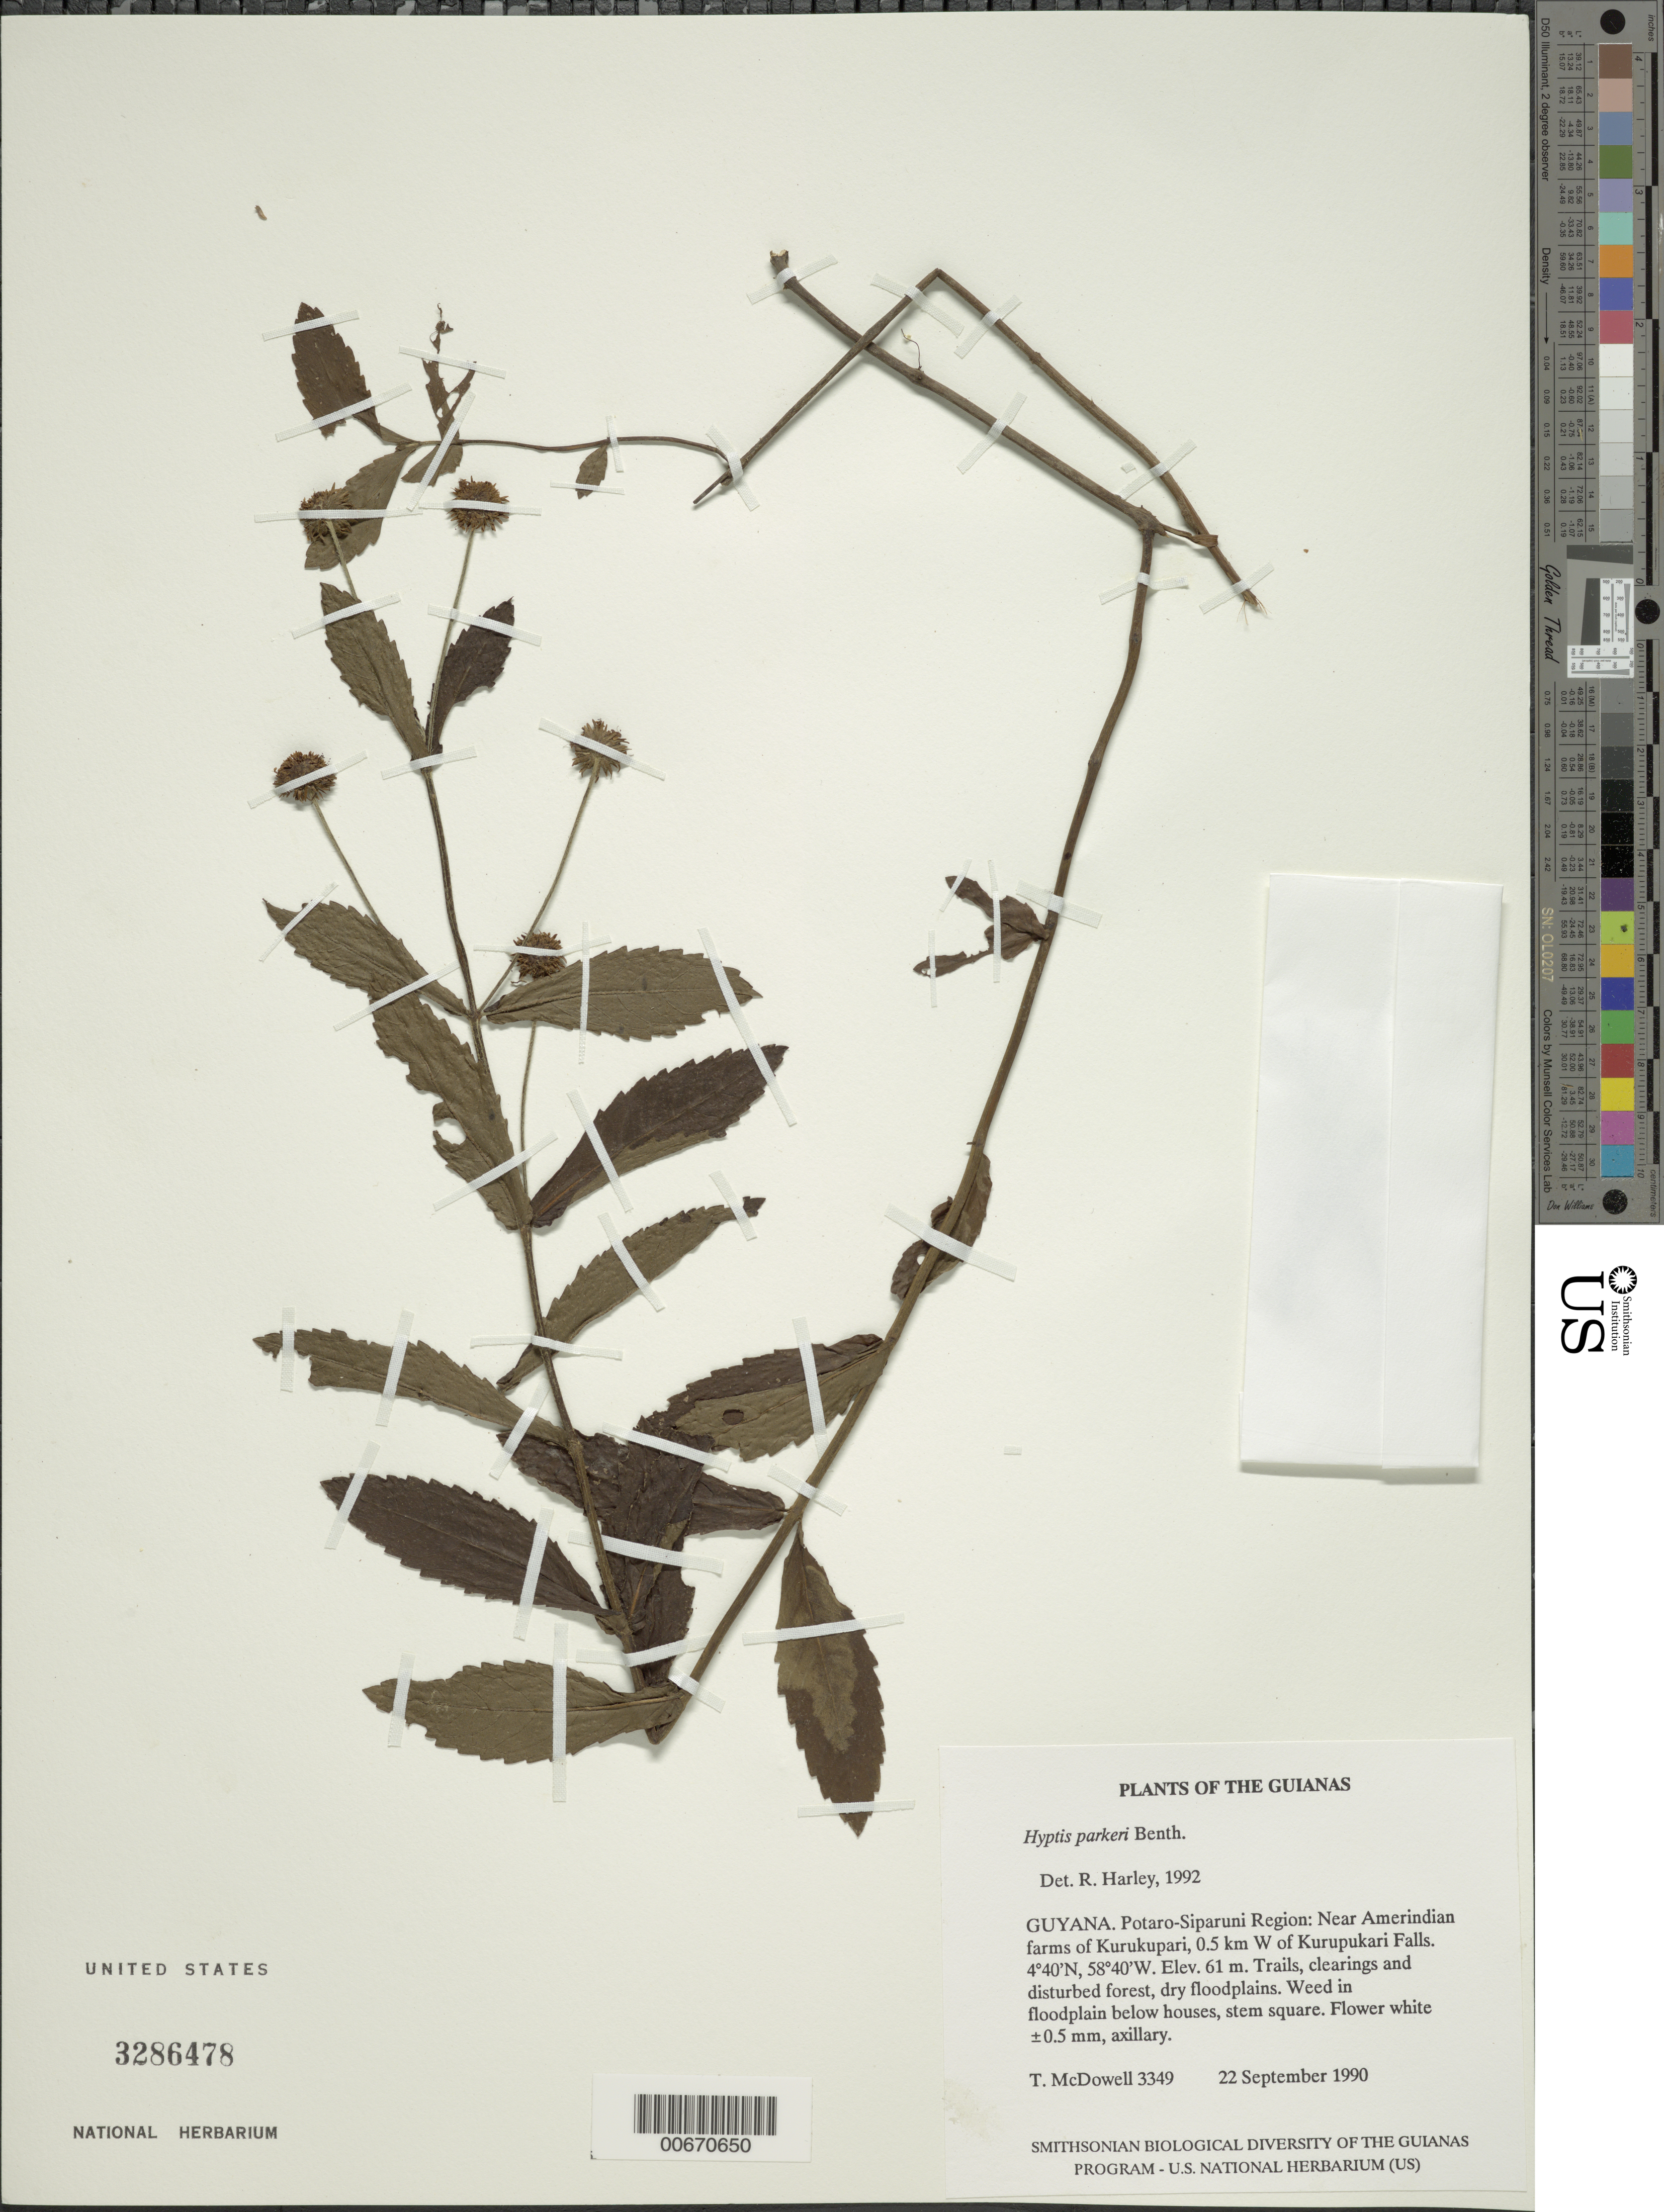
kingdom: Plantae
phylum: Tracheophyta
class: Magnoliopsida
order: Lamiales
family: Lamiaceae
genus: Hyptis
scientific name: Hyptis parkeri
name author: Benth.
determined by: Harley, R. M.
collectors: T. McDowell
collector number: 3349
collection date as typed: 22 September 1990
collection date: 1990-09-22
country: Guyana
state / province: Potaro-Siparuni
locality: Near Amerindian farms of Kurupukari, 0.5 km W of Kurupukari Falls. Iwokrama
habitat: Trails, clearings and disturbed forest, dry floodplains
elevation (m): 61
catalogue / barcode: US 3286478